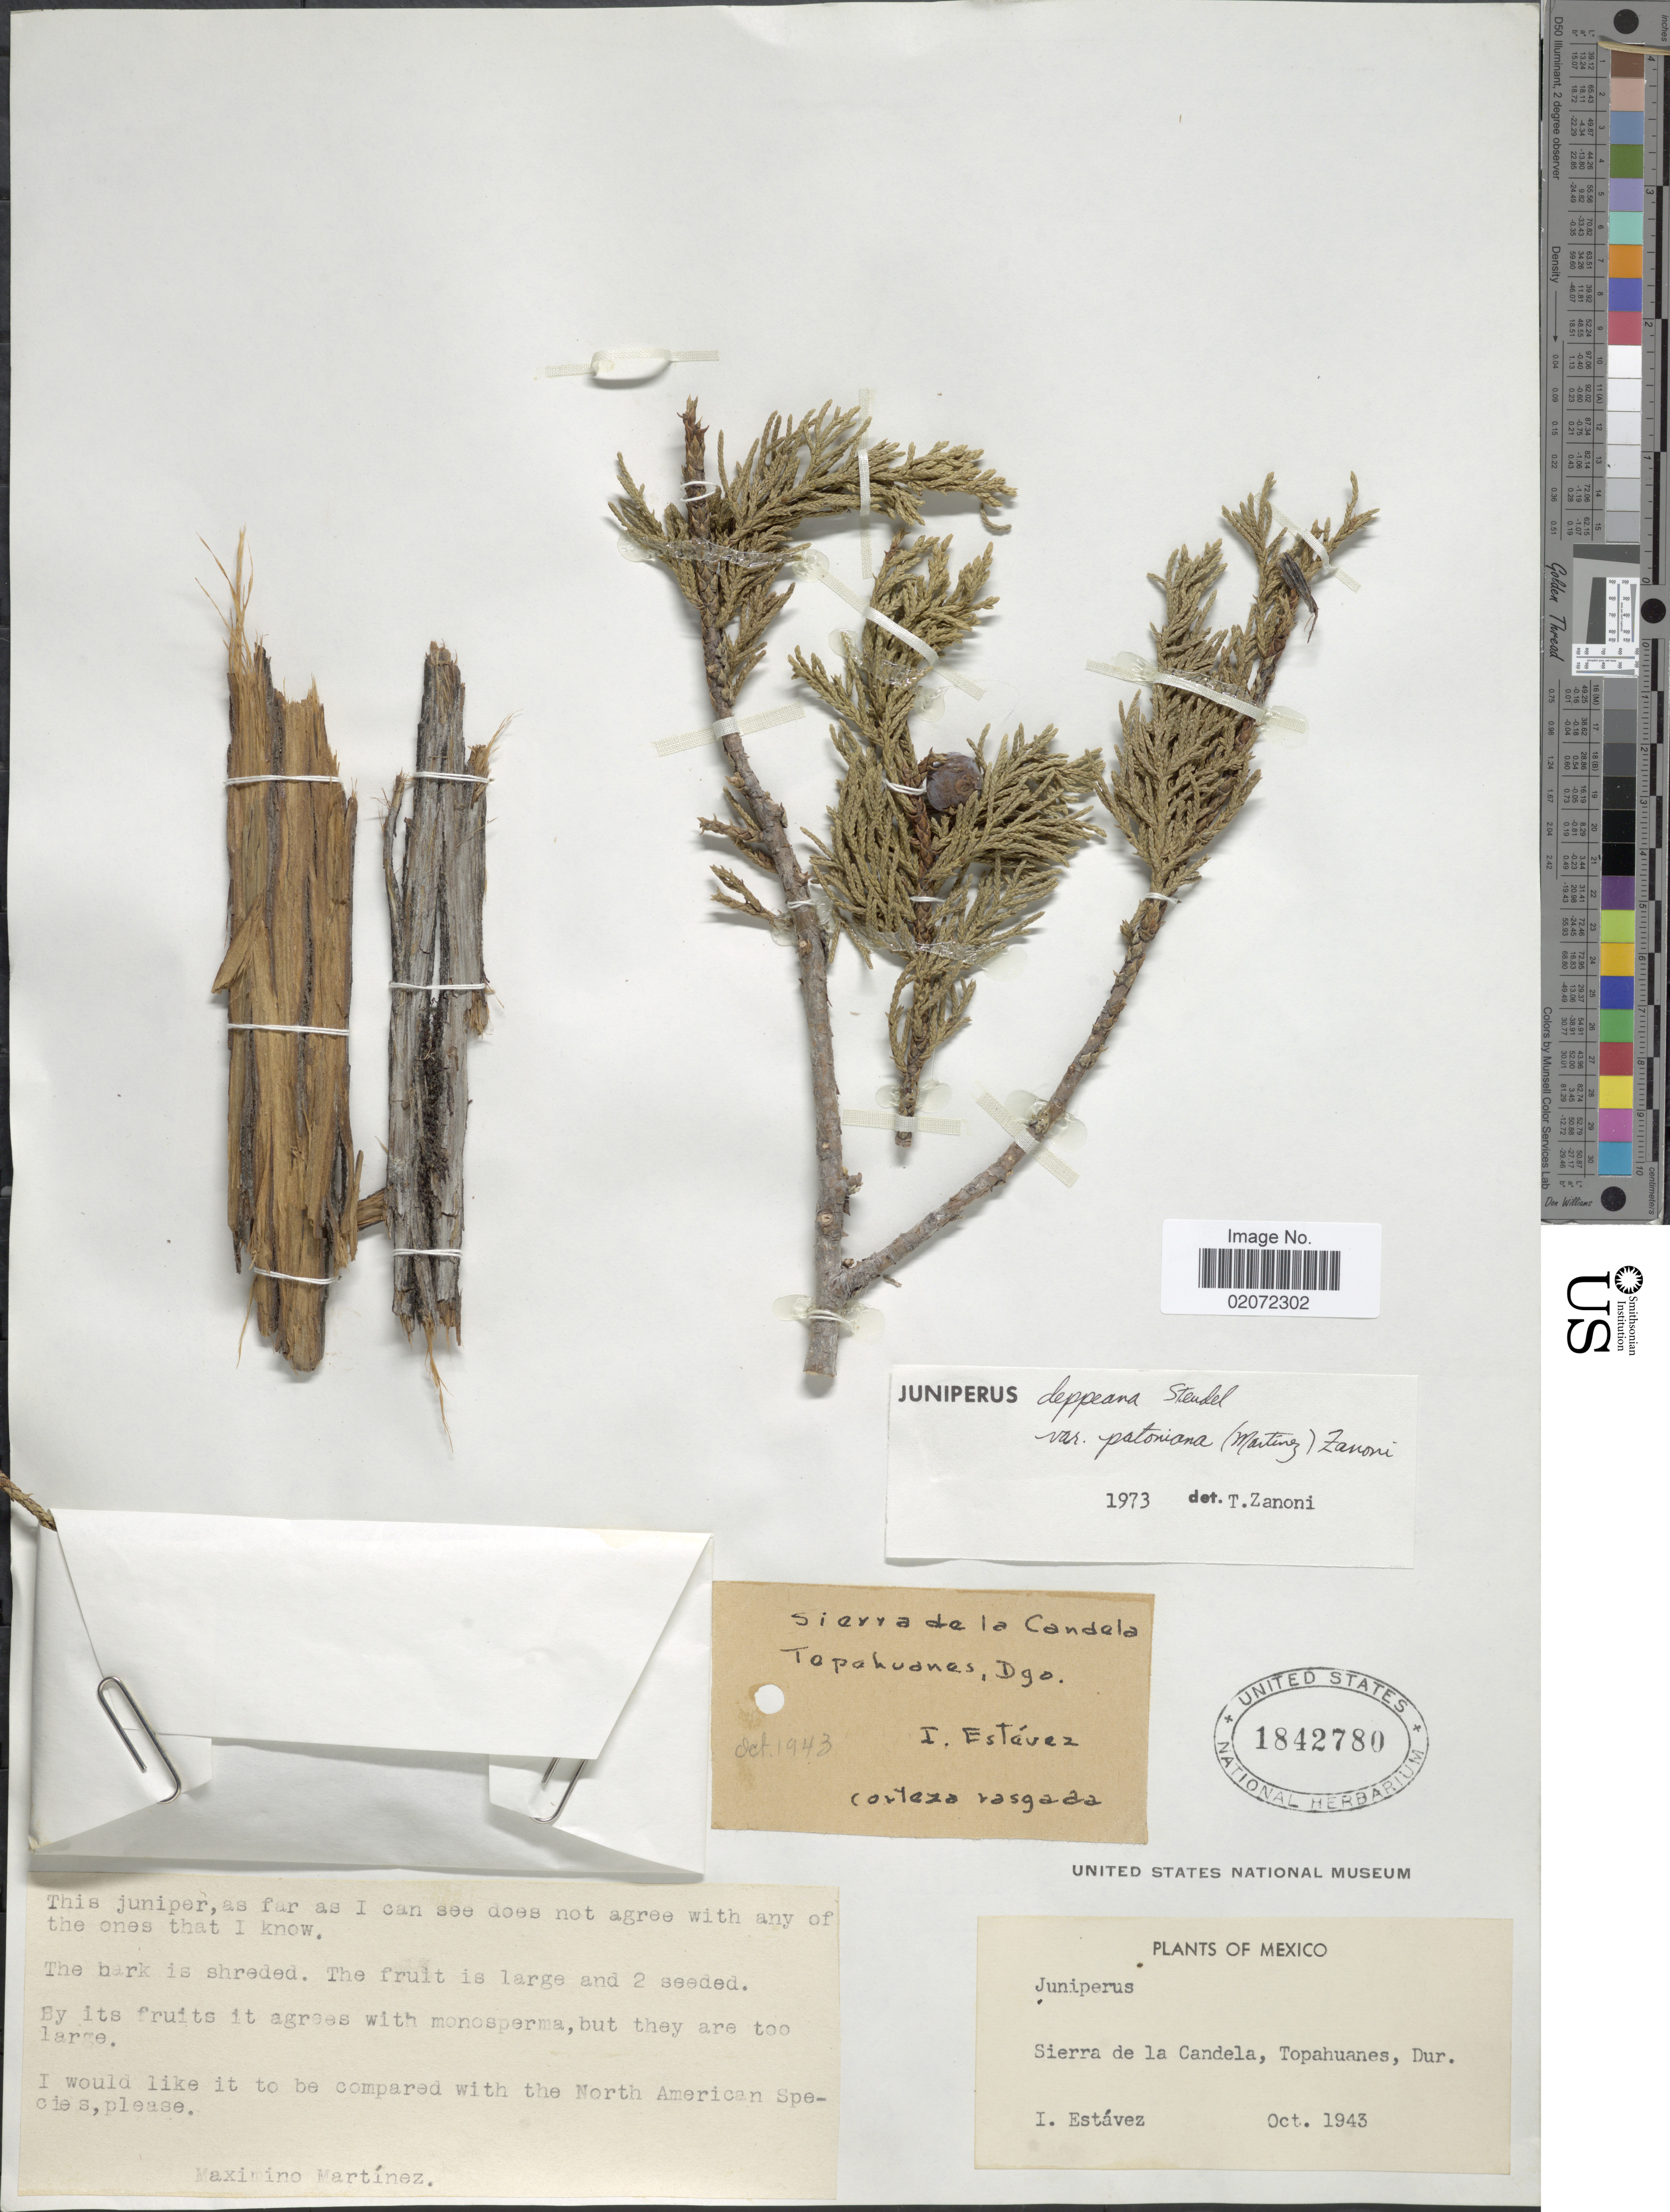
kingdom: Plantae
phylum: Tracheophyta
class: Pinopsida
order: Pinales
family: Cupressaceae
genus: Juniperus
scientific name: Juniperus deppeana var. patoniana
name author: (Martínez) Zanoni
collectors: I. Estávez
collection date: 1943-10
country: Mexico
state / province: Durango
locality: Sierra de la Candela, Topahuanes, Dur.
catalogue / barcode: US 1842780